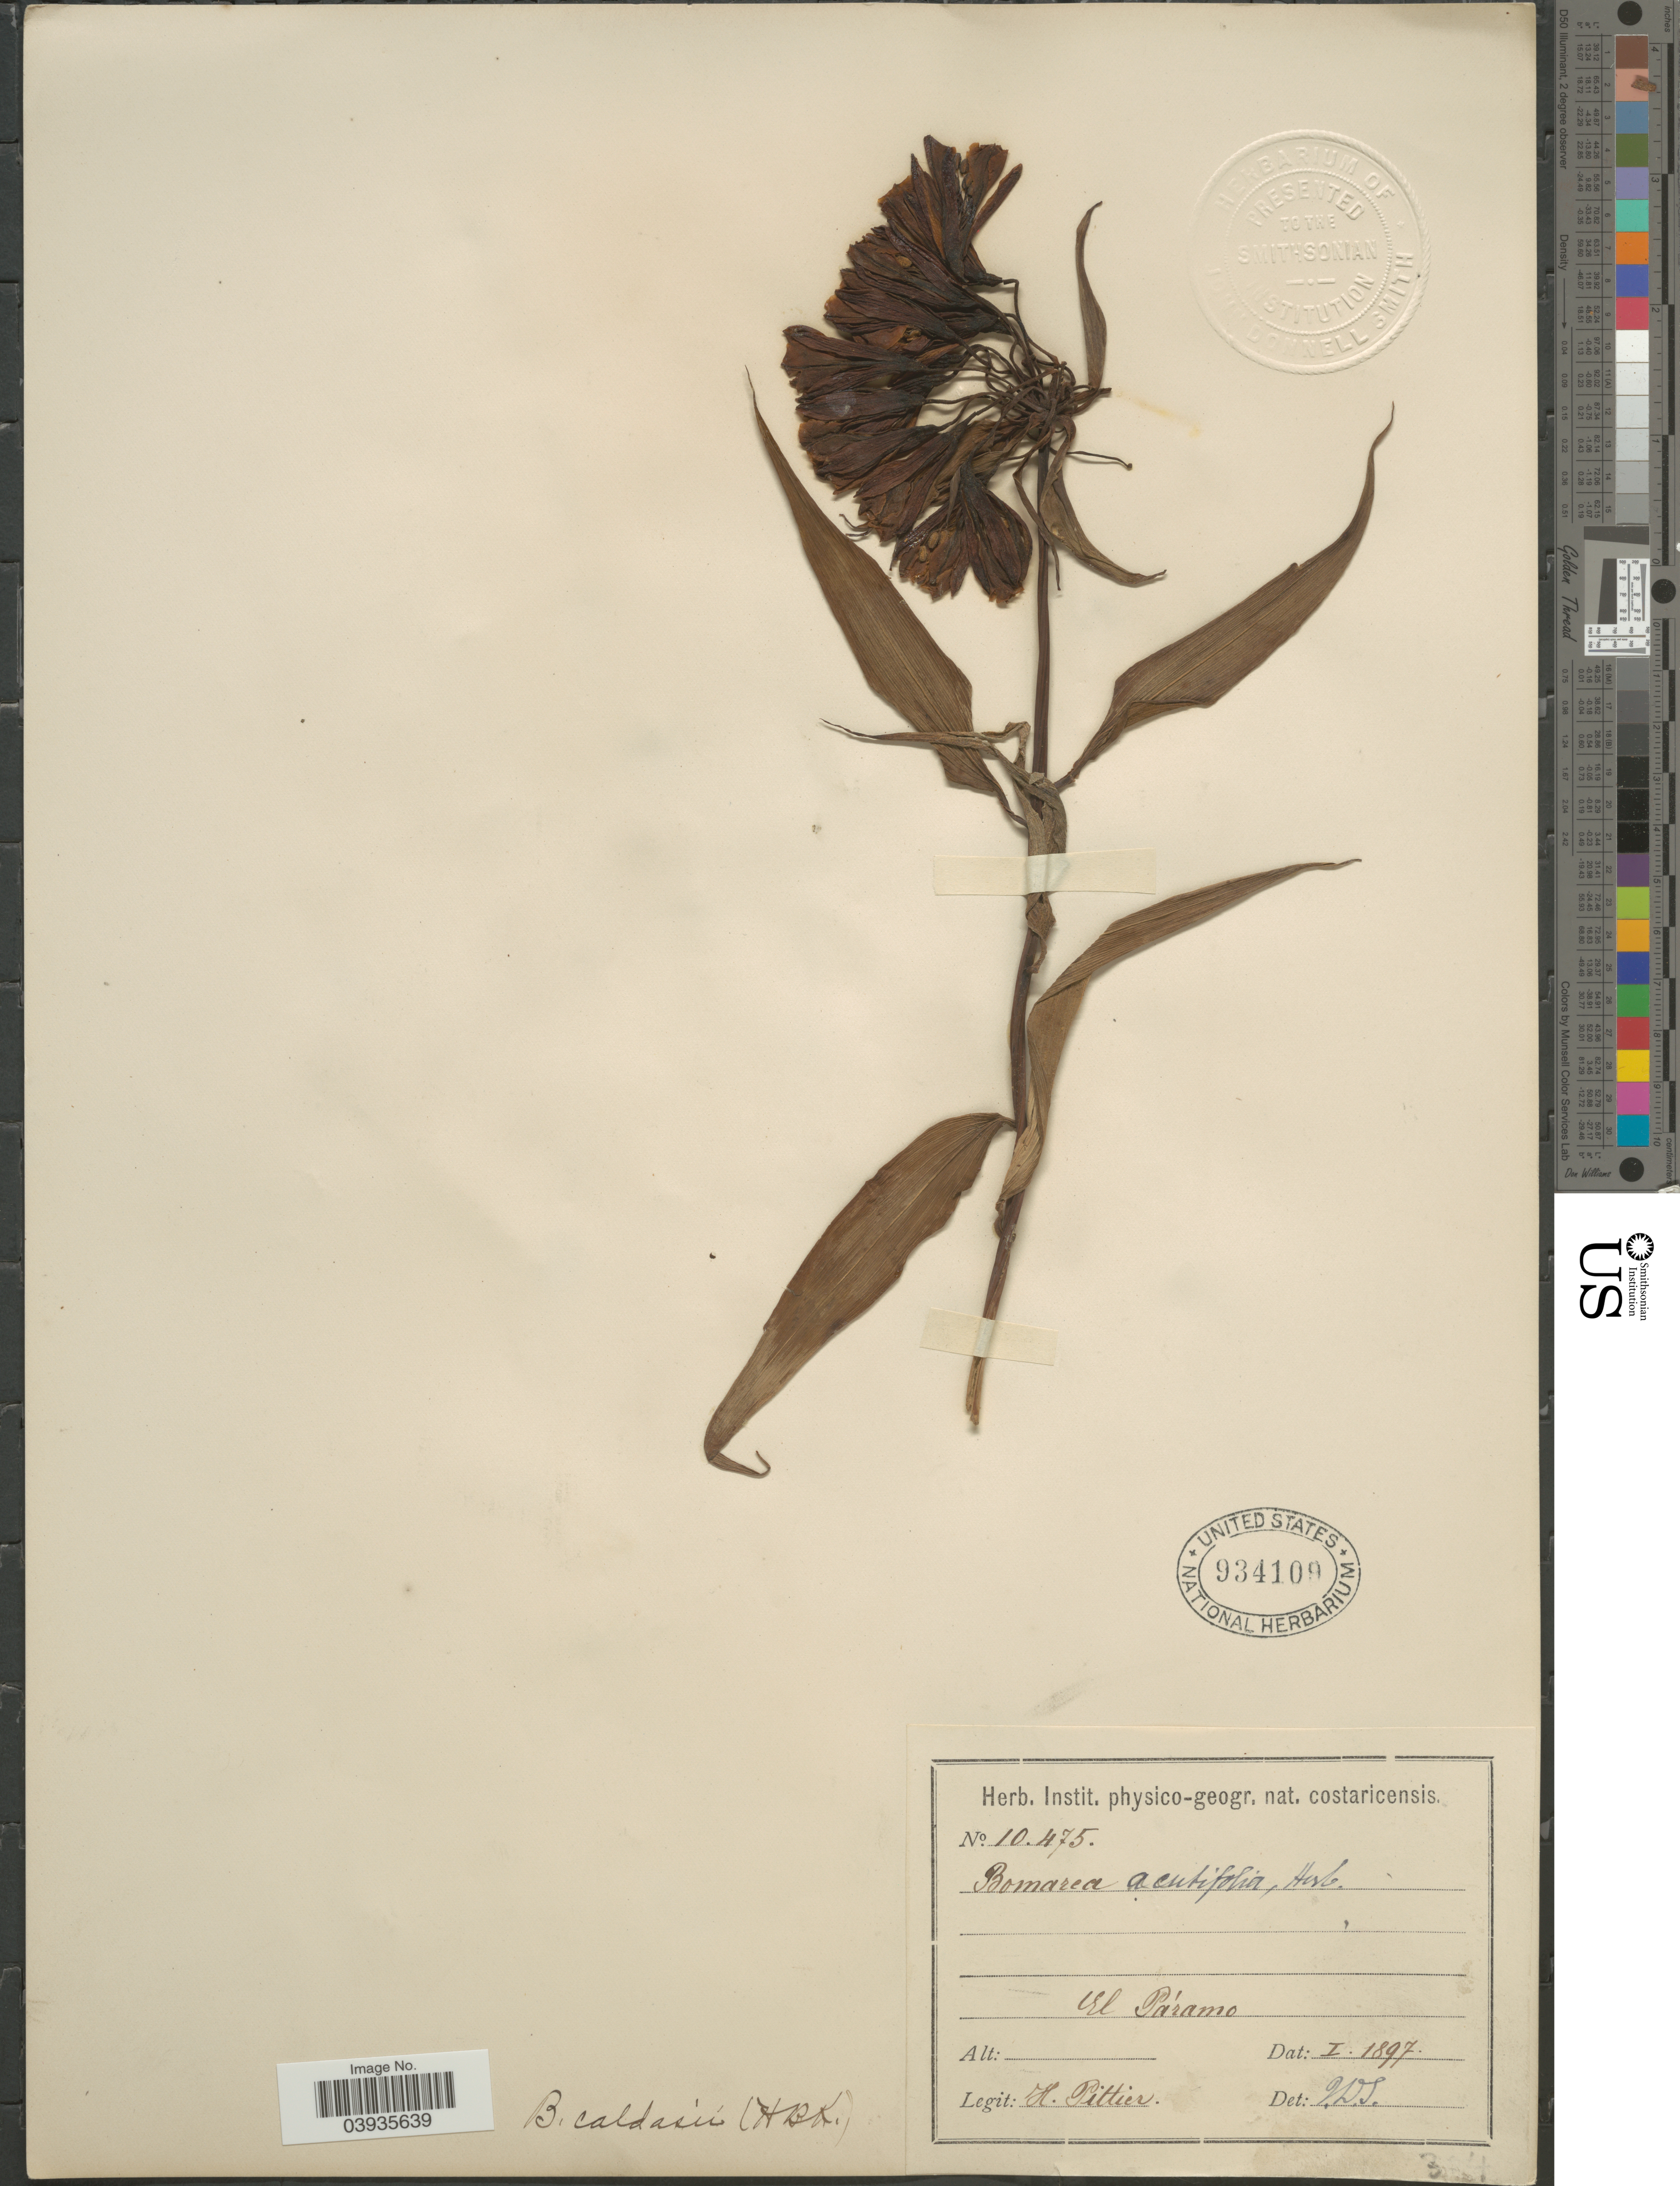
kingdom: Plantae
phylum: Tracheophyta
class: Liliopsida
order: Liliales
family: Alstroemeriaceae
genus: Bomarea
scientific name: Bomarea acutifolia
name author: (Link & Otto) Herb.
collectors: H. F. Pittier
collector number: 10475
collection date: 1897-01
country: Costa Rica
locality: El Páramo.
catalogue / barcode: US 934109